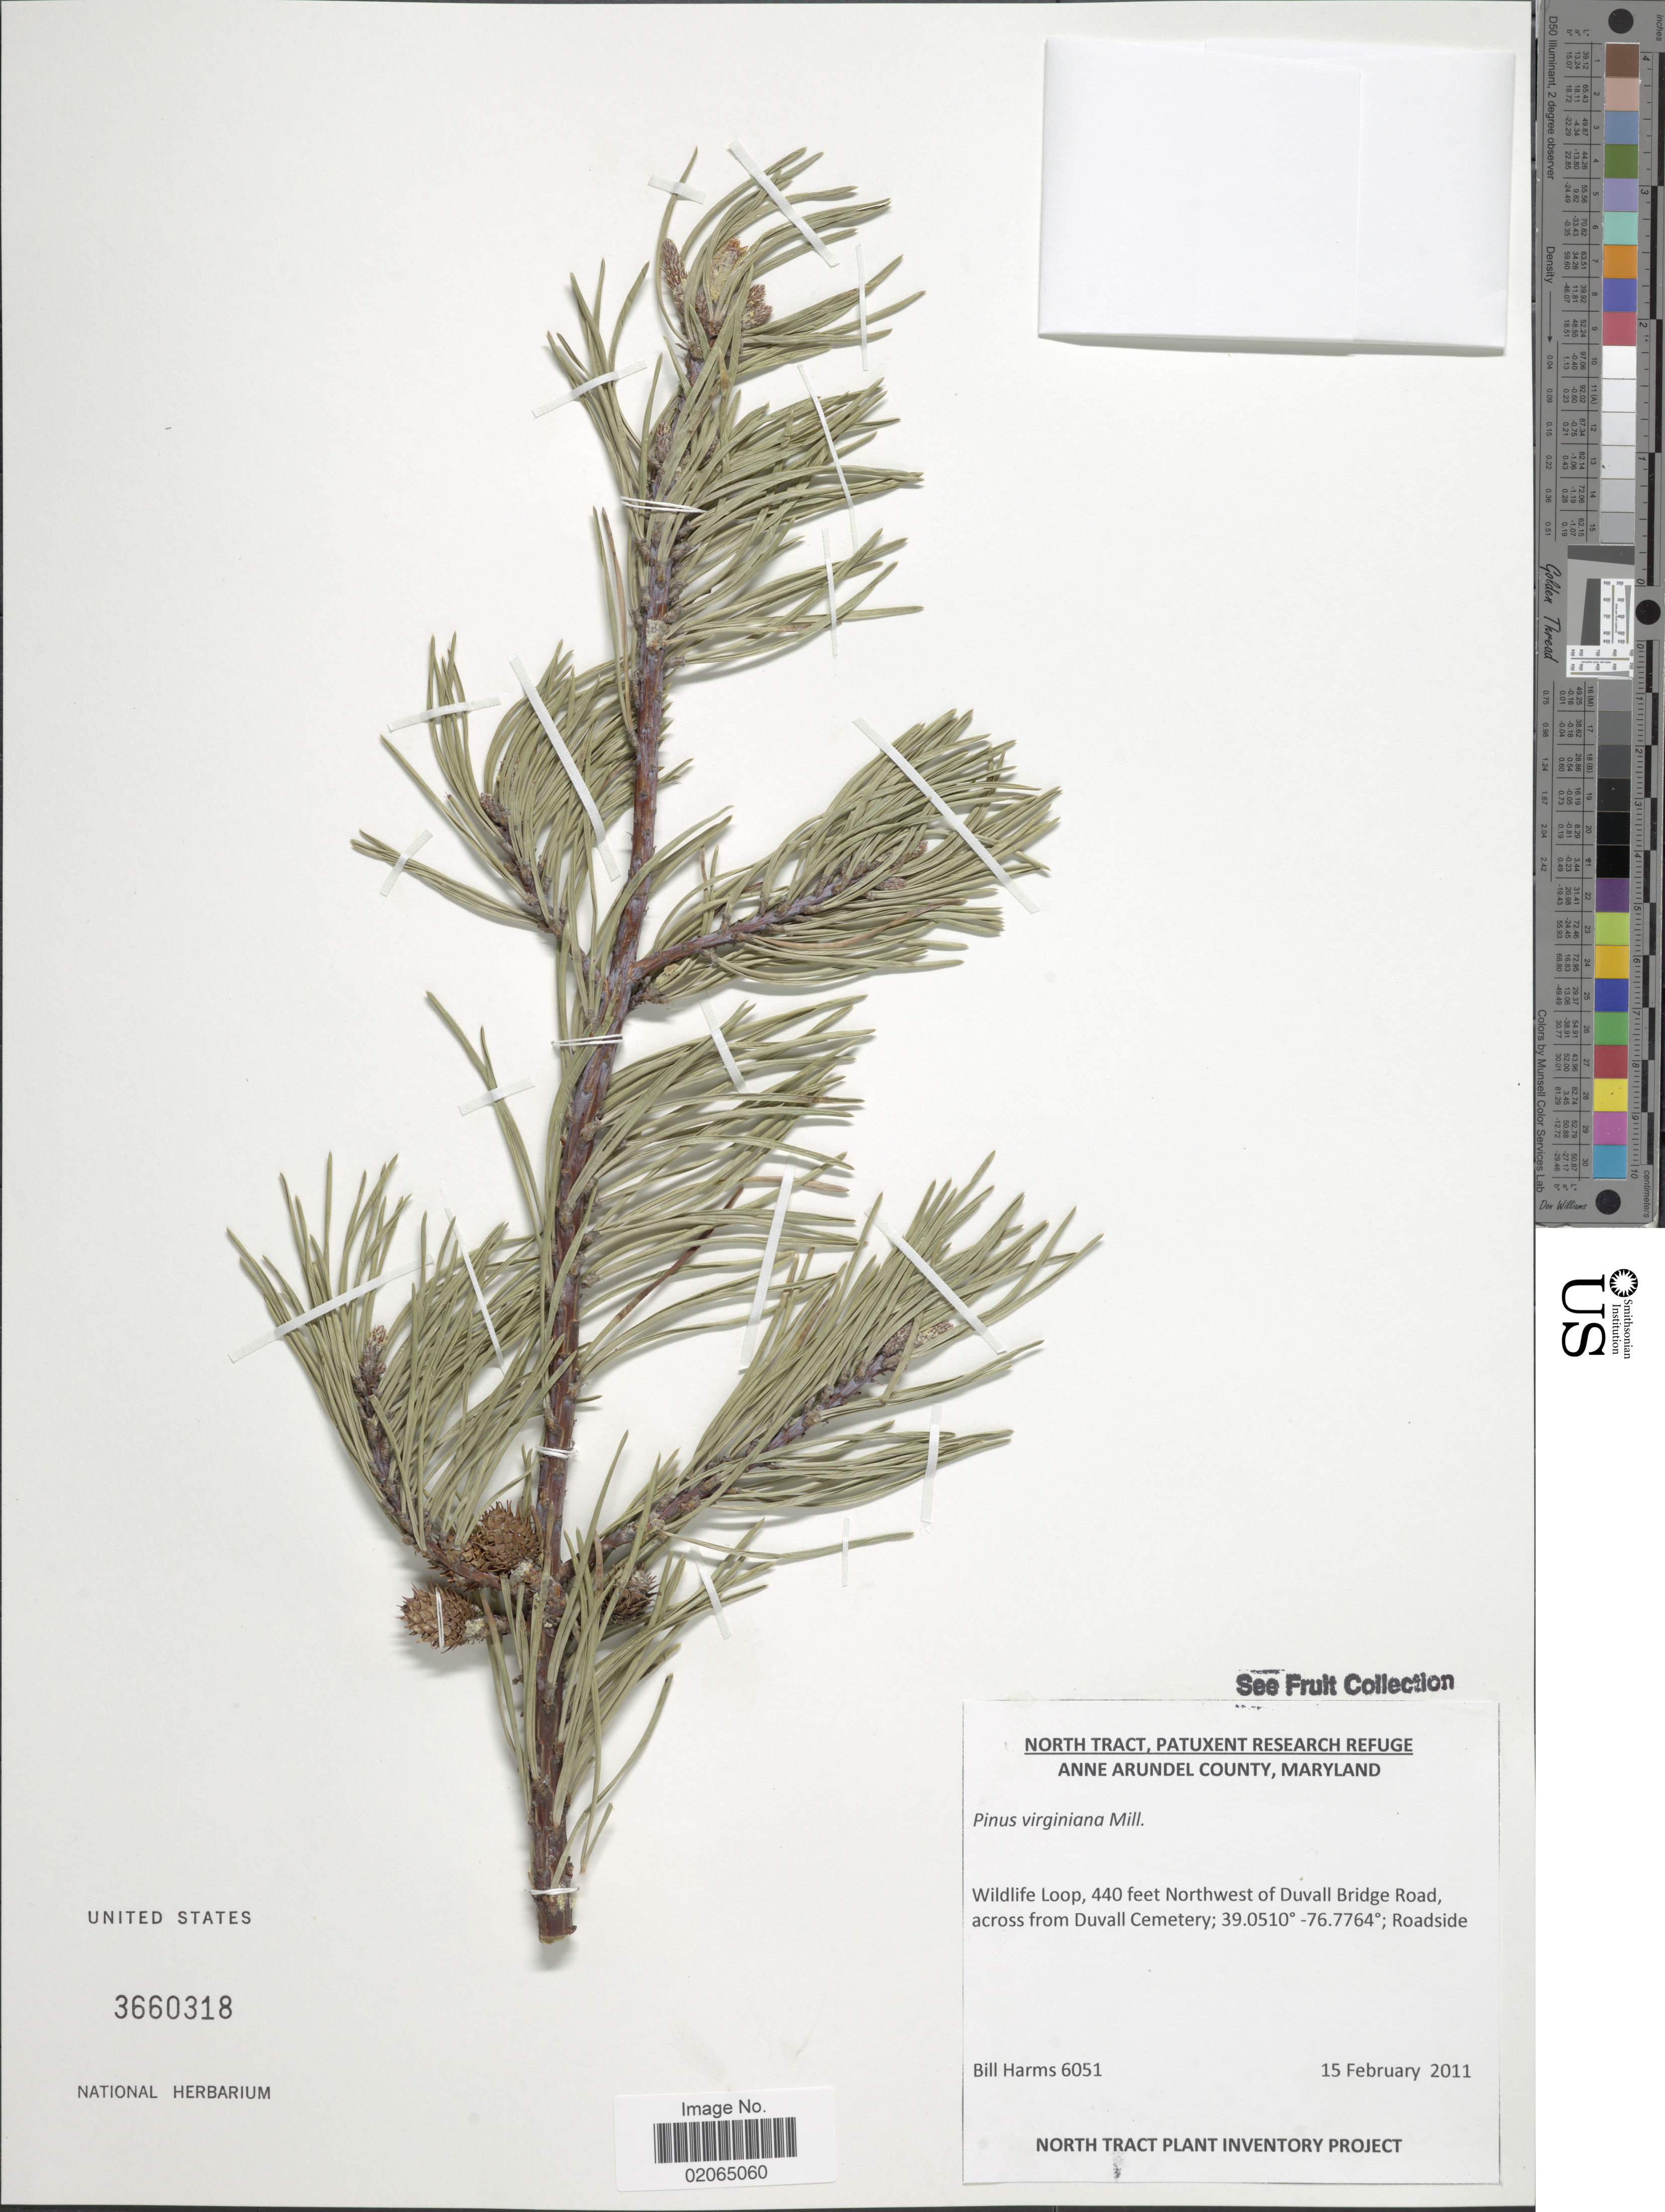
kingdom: Plantae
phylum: Tracheophyta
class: Pinopsida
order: Pinales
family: Pinaceae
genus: Pinus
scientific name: Pinus virginiana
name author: Mill.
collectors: B. Harms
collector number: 6051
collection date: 2011-02-15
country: United States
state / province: Maryland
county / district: Anne Arundel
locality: Wildlife Loop, 440 feet Northwest of Duvall Bridge Road, across from Duvall Cemetary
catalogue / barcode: US 3660318